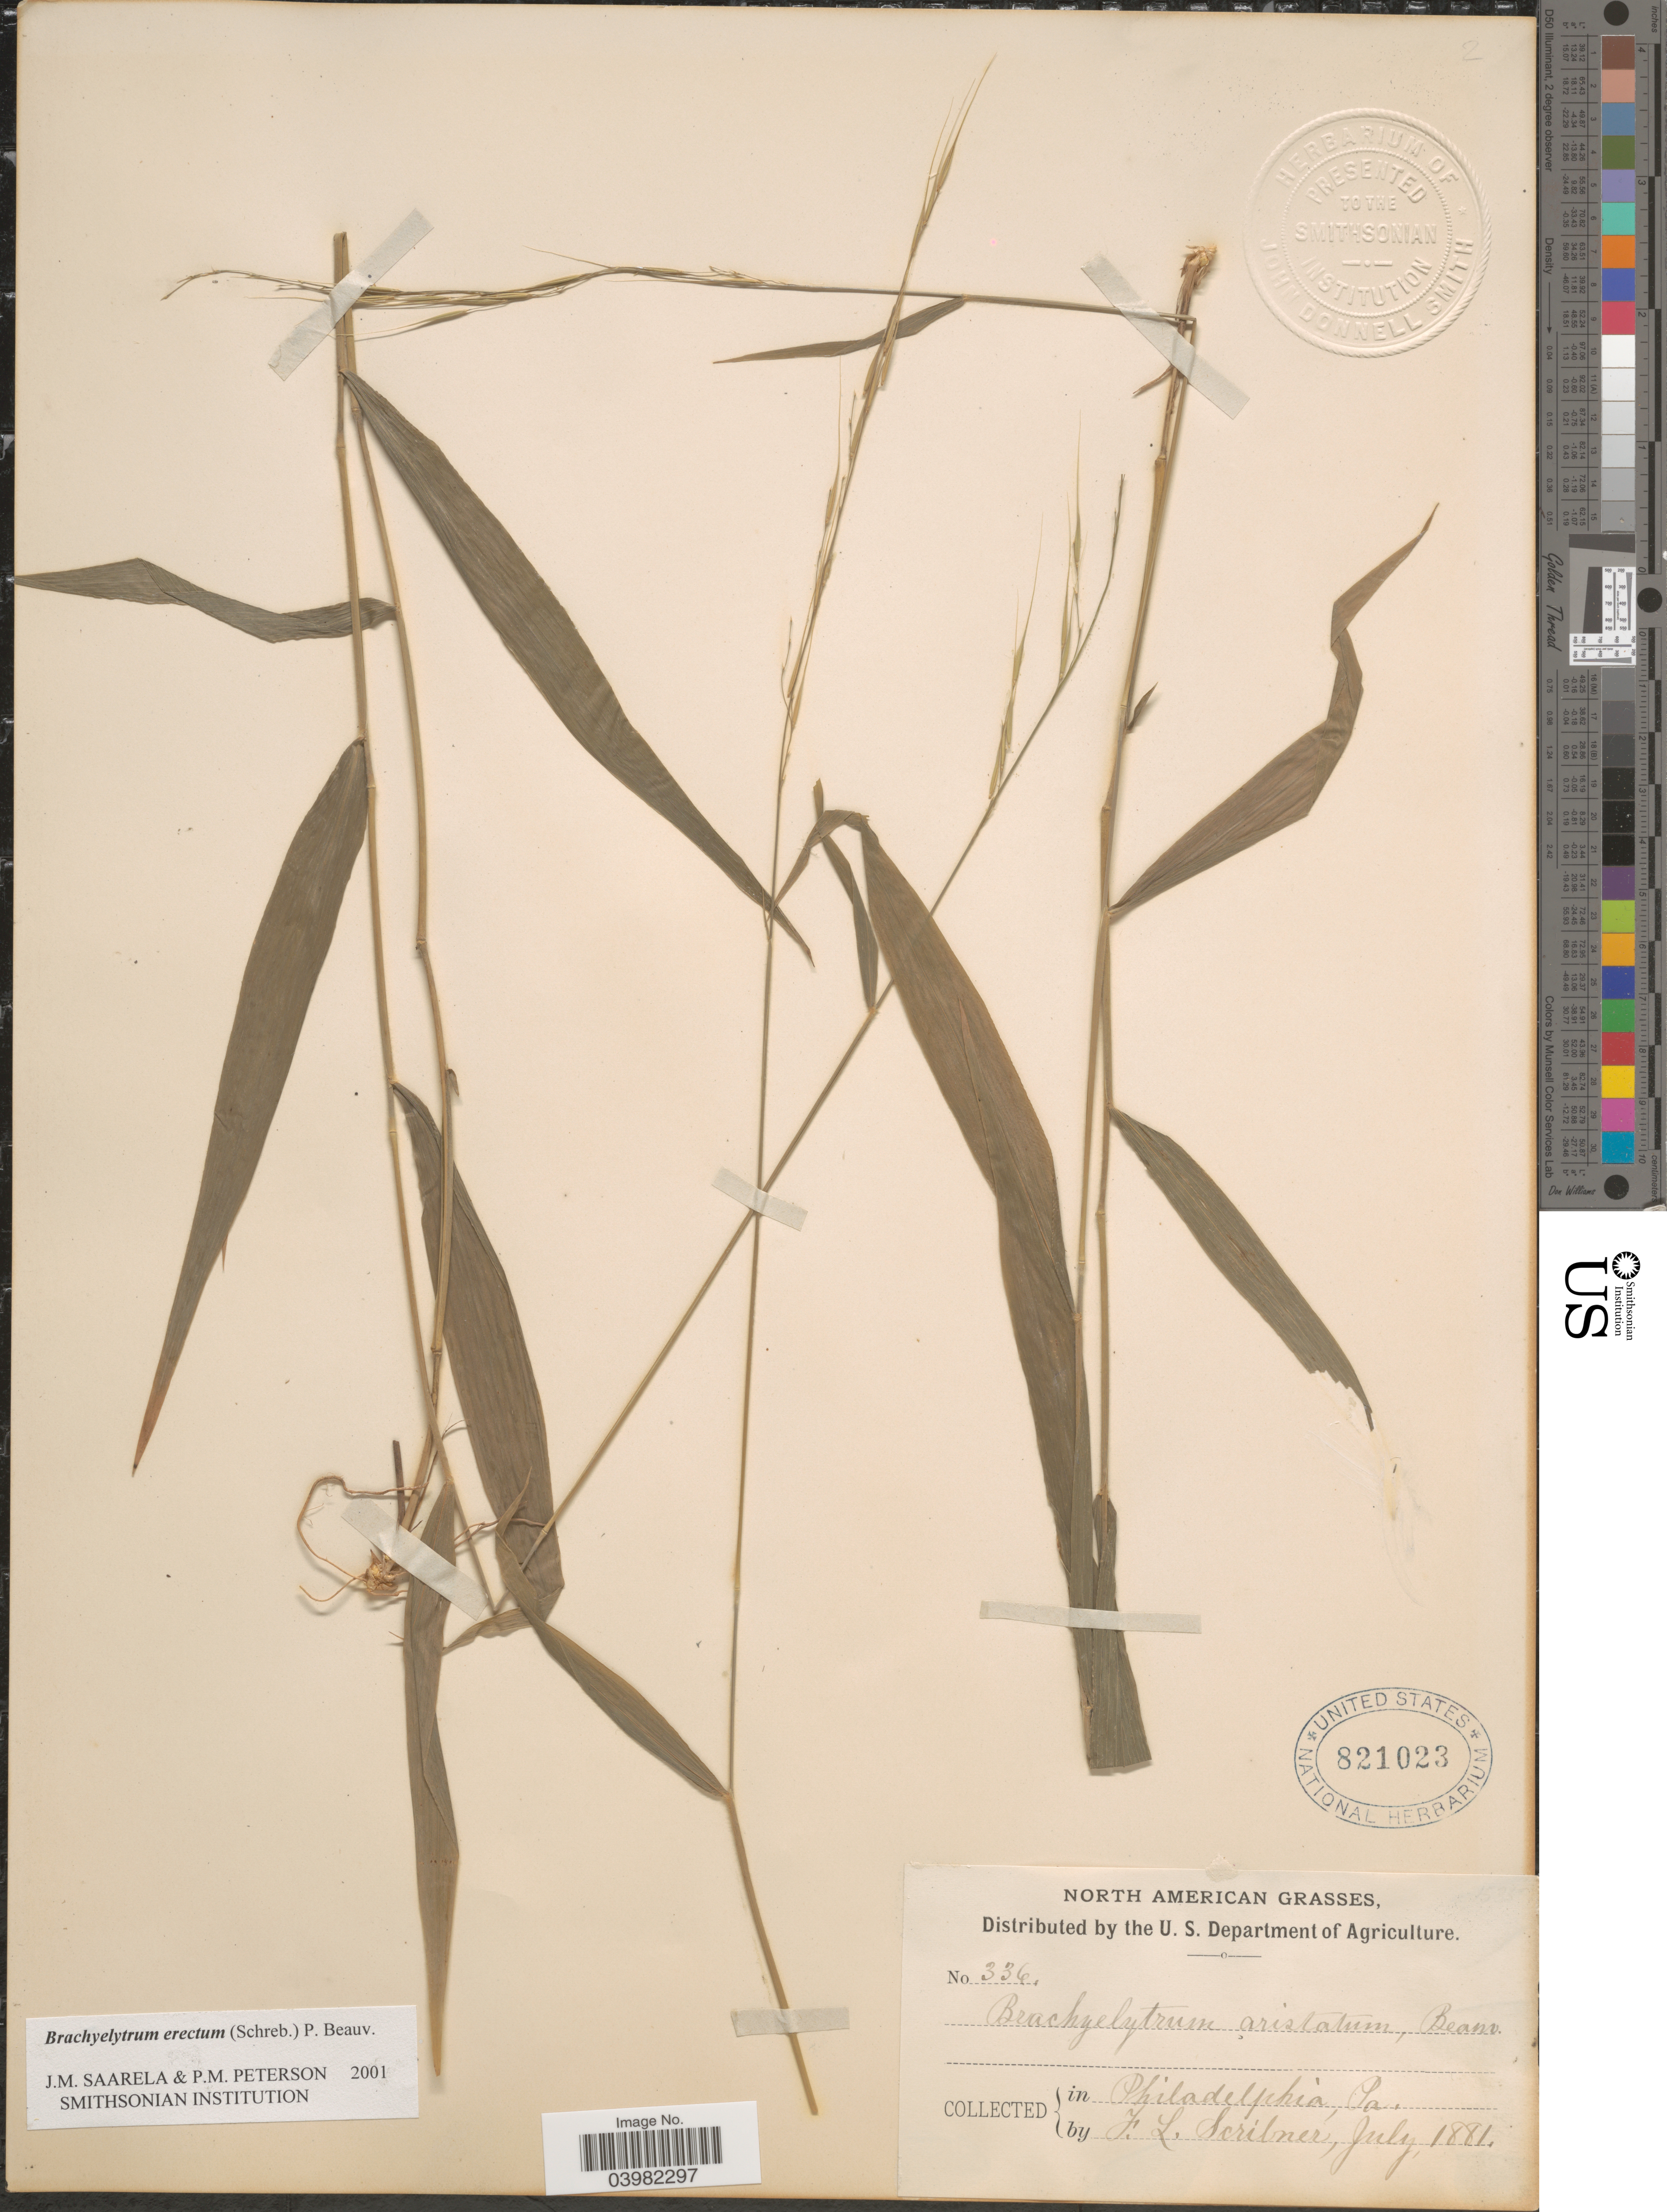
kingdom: Plantae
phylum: Tracheophyta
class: Liliopsida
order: Poales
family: Poaceae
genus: Brachyelytrum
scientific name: Brachyelytrum erectum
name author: (Schreb.) P. Beauv.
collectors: F. L. Scribner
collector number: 336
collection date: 1881-07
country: United States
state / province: Pennsylvania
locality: Philadelphia.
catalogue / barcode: US 821023